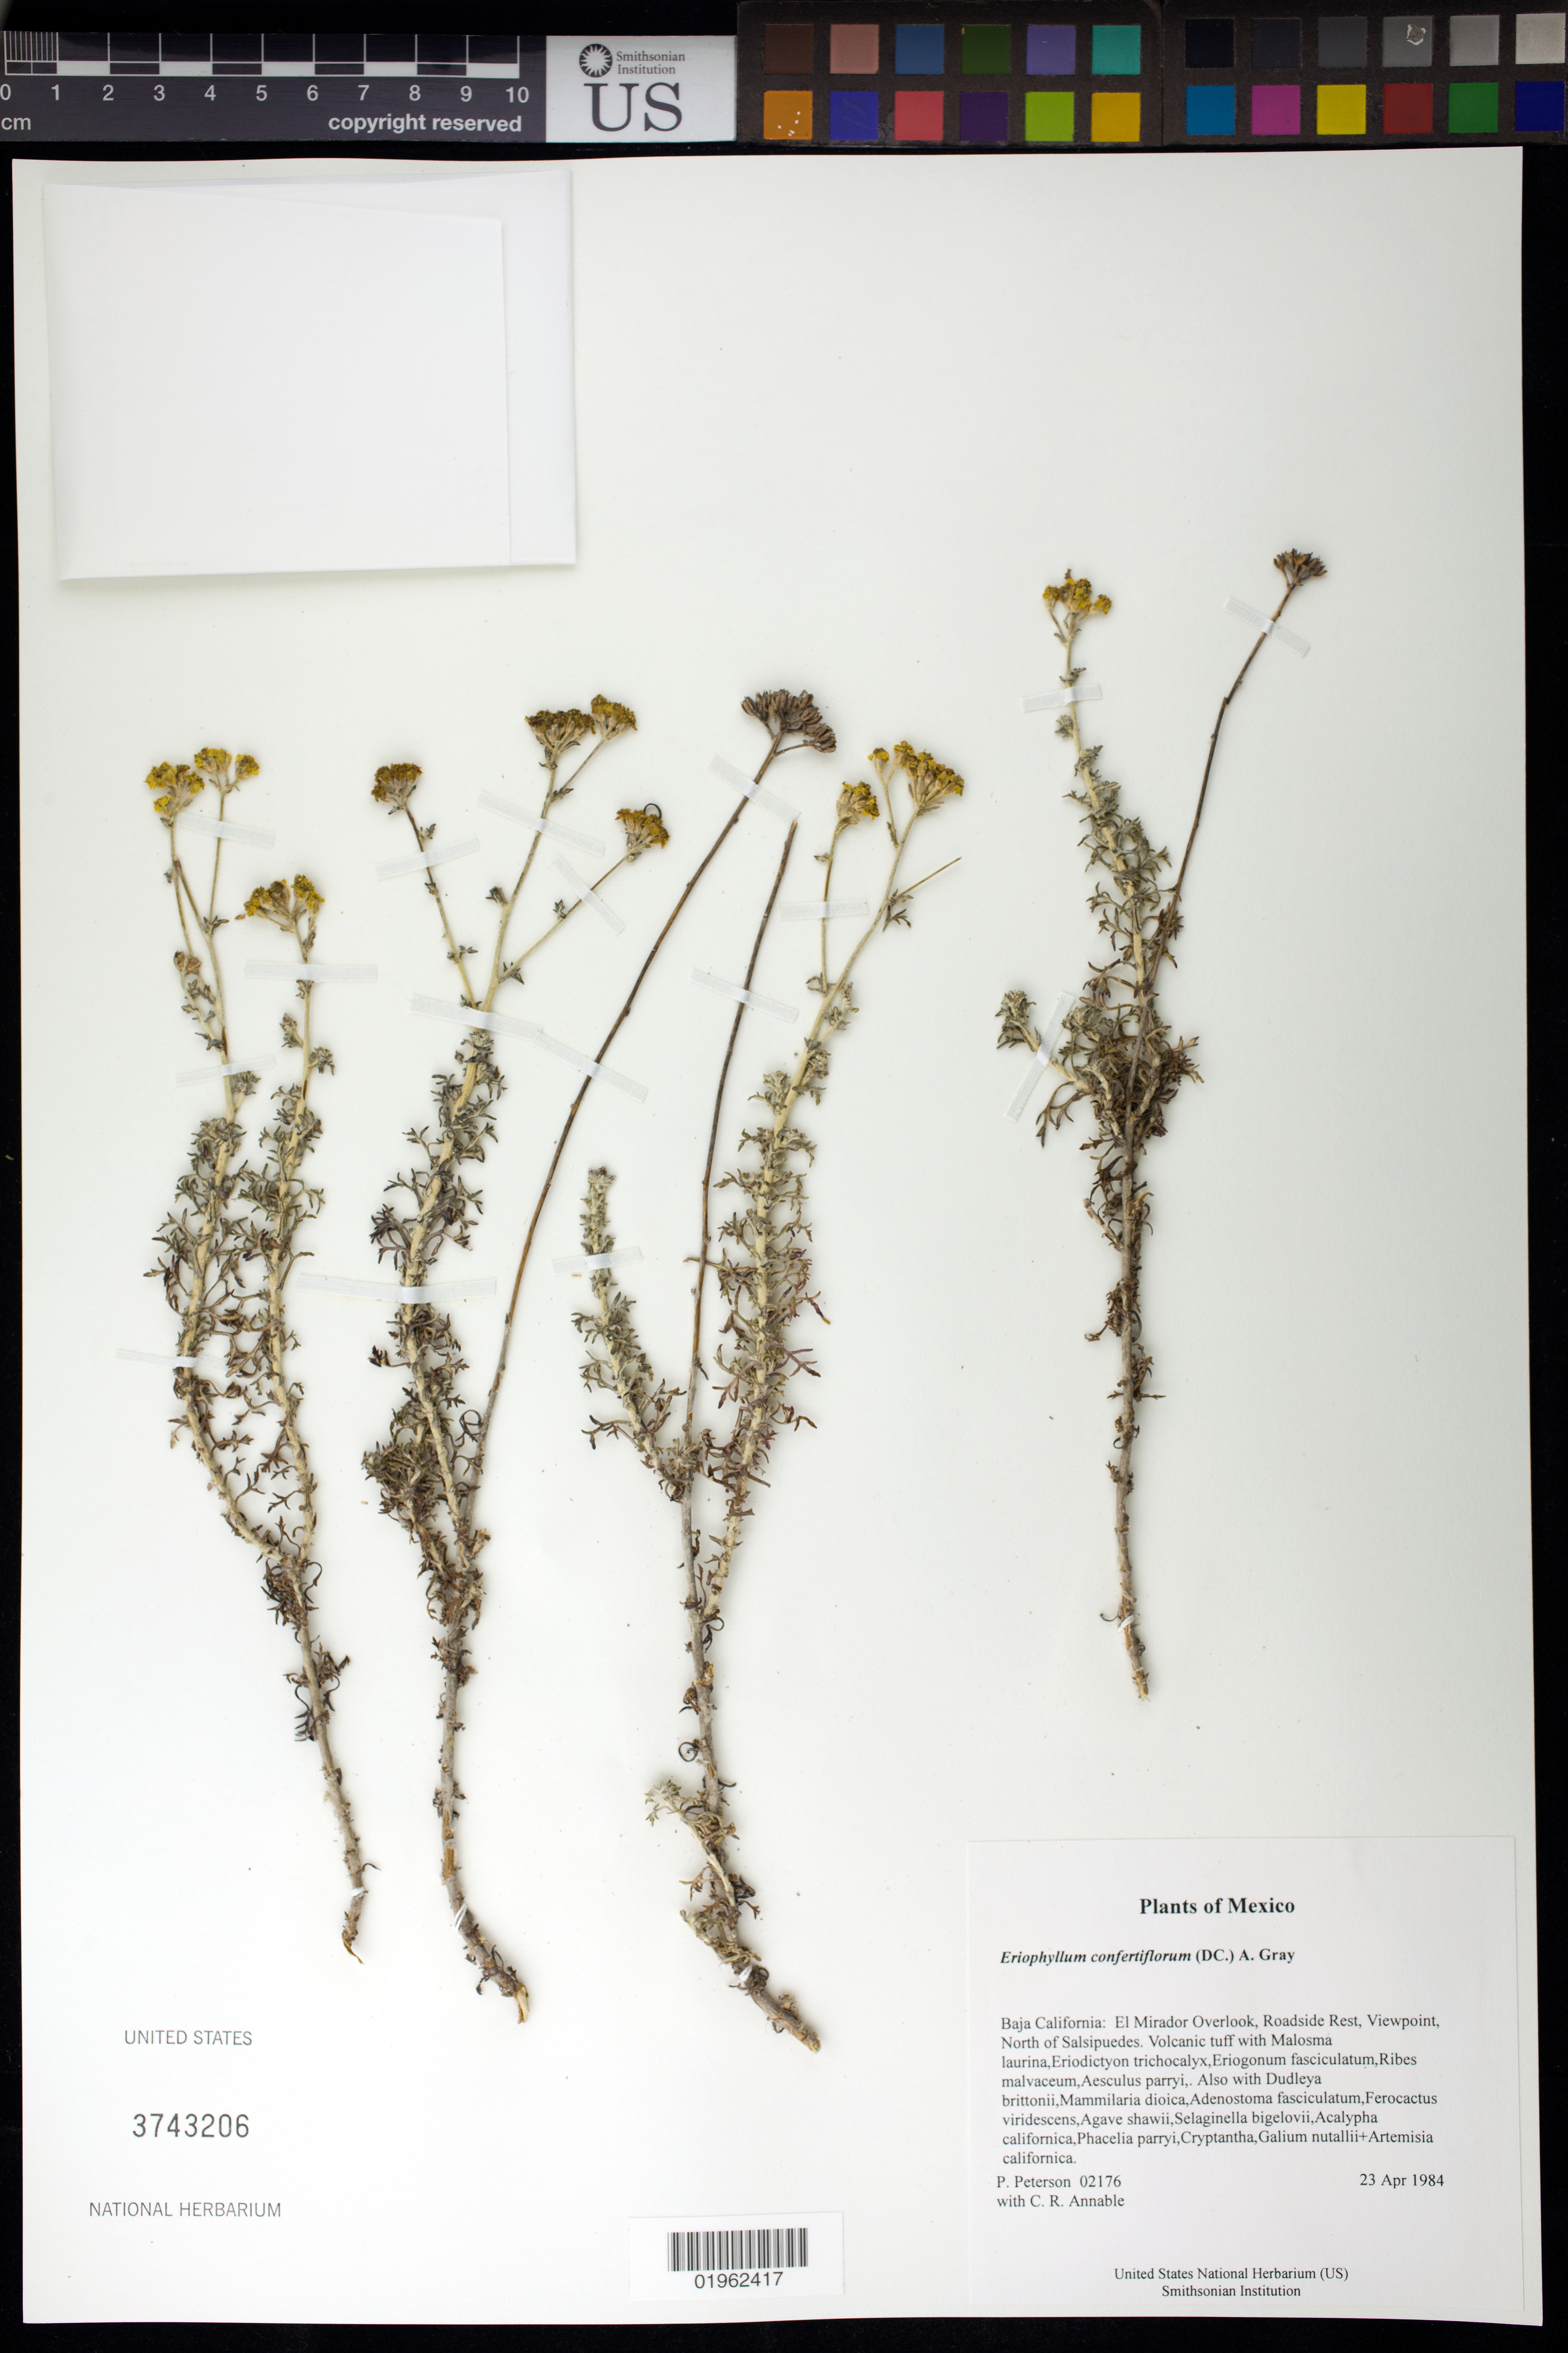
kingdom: Plantae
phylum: Tracheophyta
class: Magnoliopsida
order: Asterales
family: Asteraceae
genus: Eriophyllum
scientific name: Eriophyllum confertiflorum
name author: (DC.) A. Gray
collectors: P. M. Peterson & C. R. Annable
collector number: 02176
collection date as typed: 23 Apr 1984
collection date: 1984-04-23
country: Mexico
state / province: Baja California Norte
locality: El Mirador Overlook, Roadside Rest, Viewpoint, North of Salsipuedes.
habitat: Volcanic tuff with Malosma laurina,Eriodictyon trichocalyx,Eriogonum fasciculatum,Ribes malvaceum,Aesculus parryi,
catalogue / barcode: US 3743206